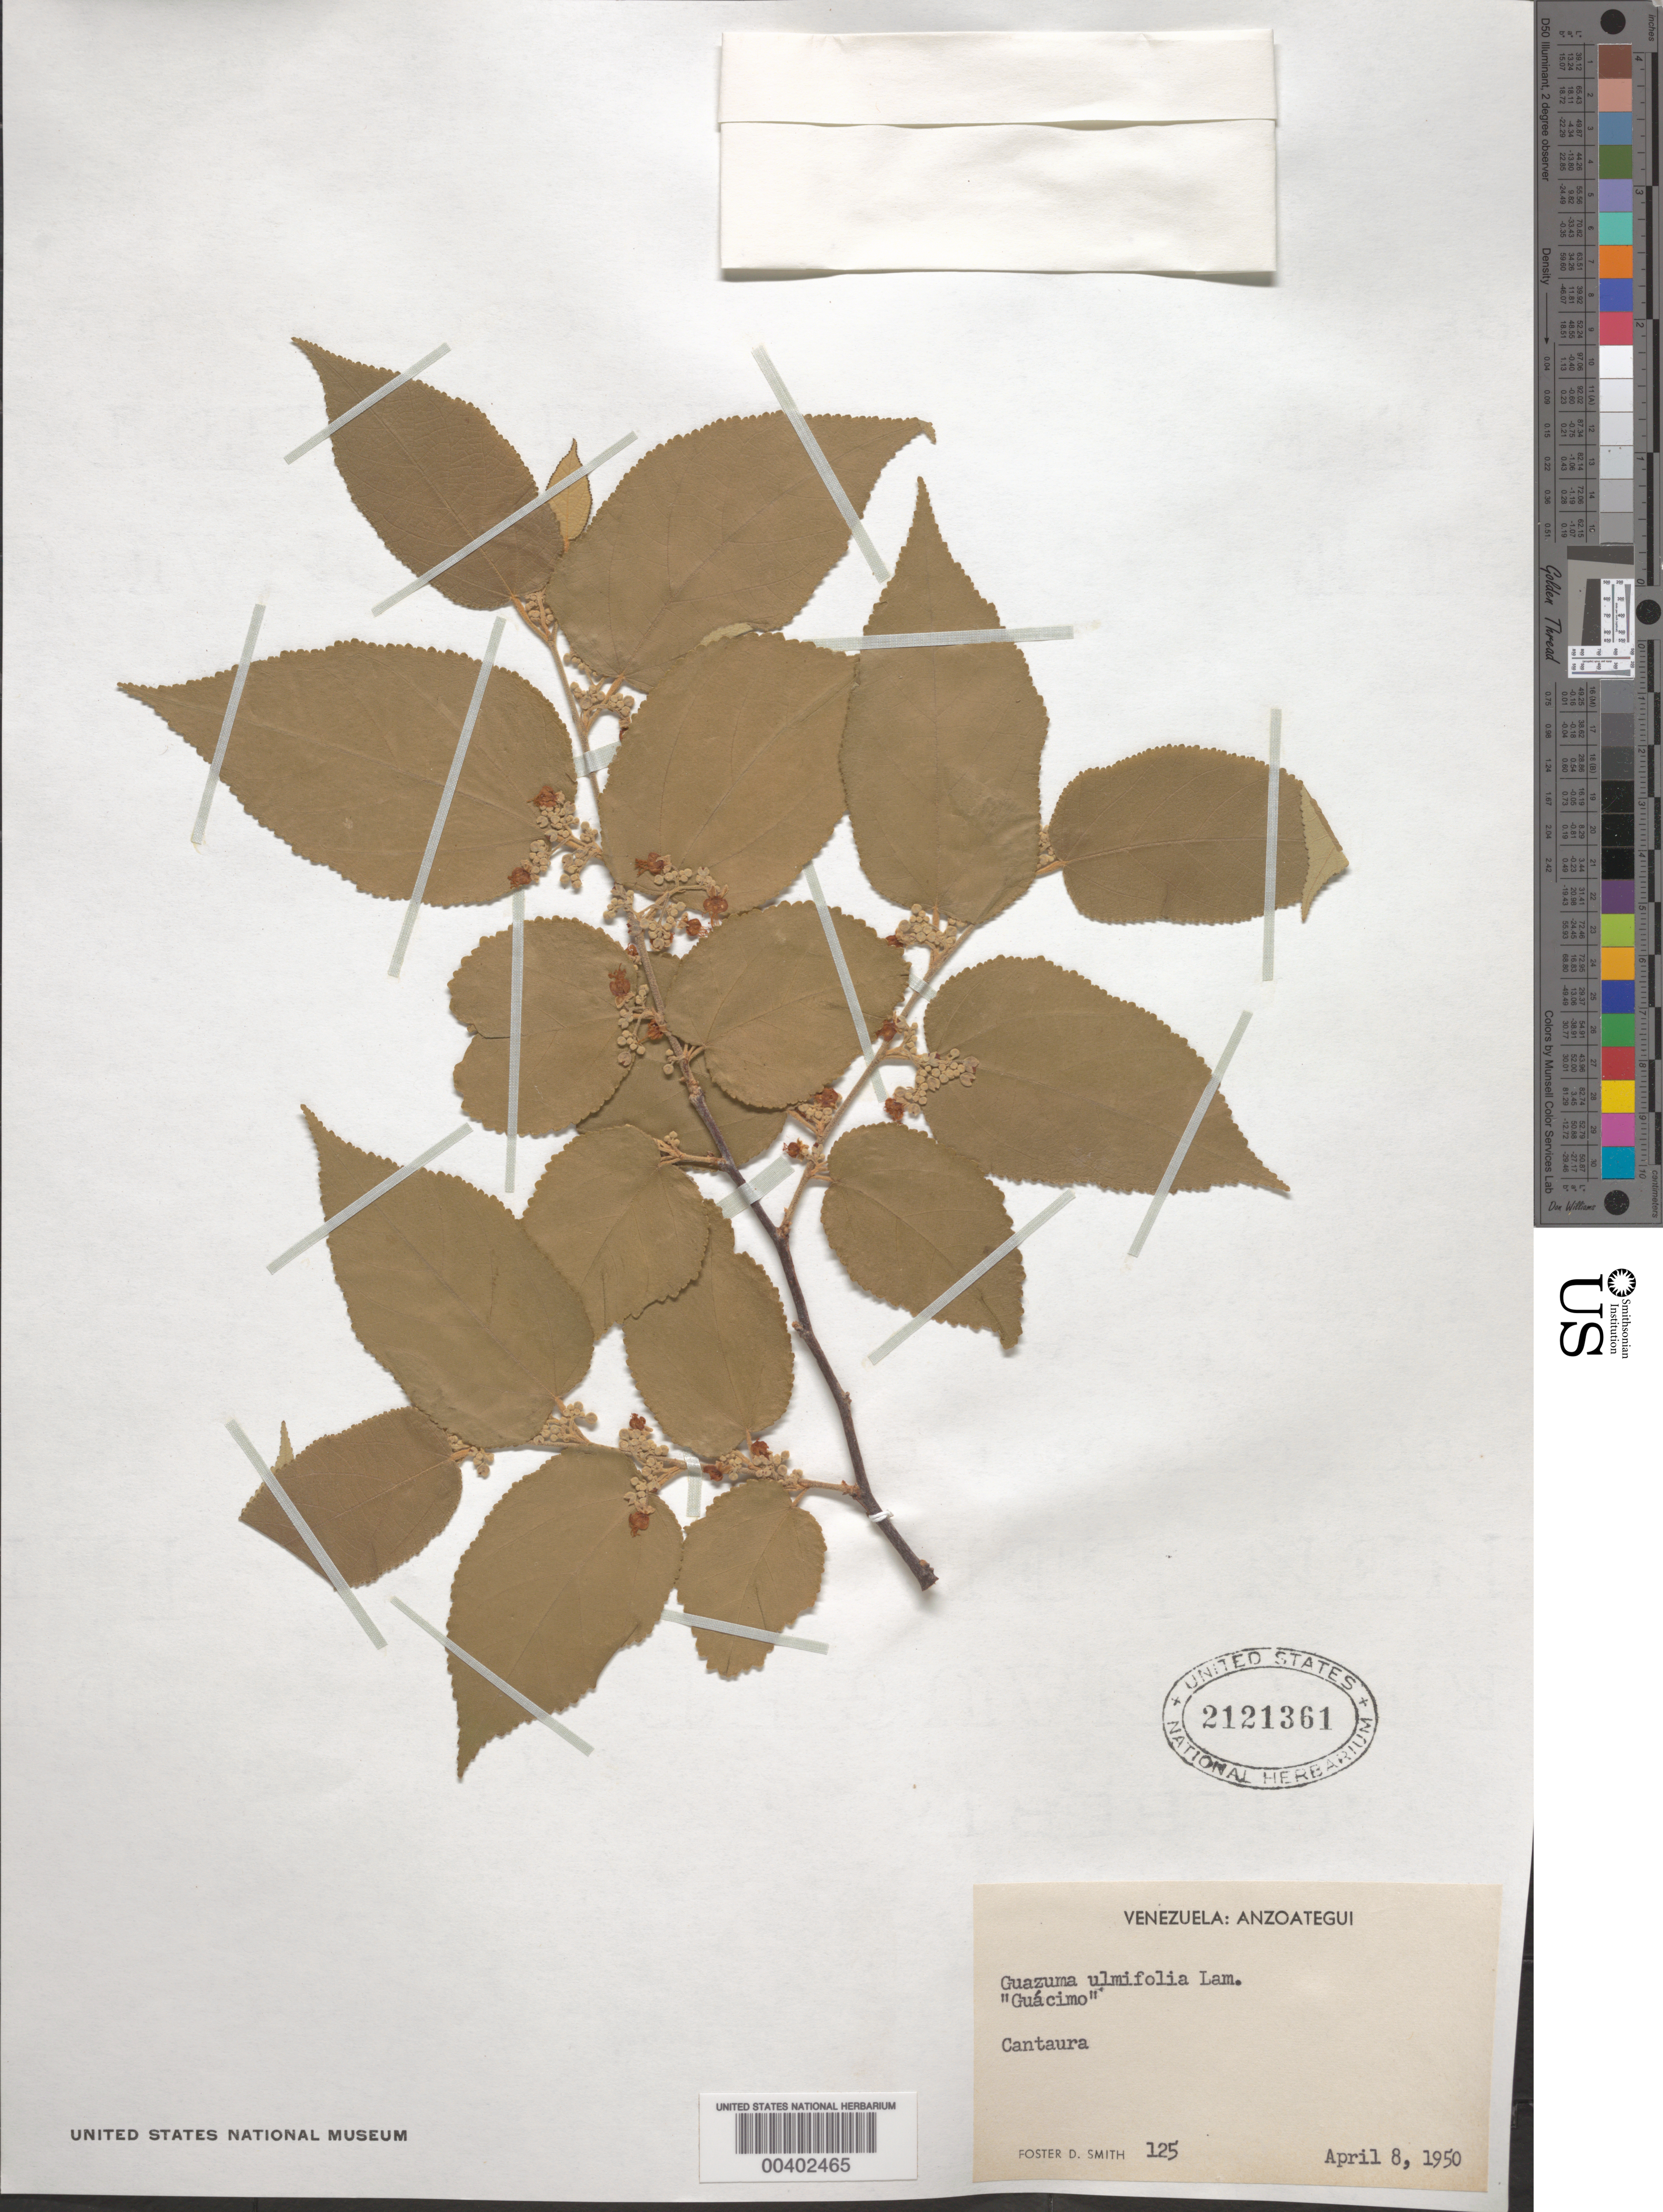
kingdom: Plantae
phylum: Tracheophyta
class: Magnoliopsida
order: Malvales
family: Malvaceae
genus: Guazuma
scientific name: Guazuma ulmifolia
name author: Lam.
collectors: F. Smith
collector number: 125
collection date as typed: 08 Apr 1959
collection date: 1959-04-08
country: Venezuela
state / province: Anzoátegui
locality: Cantaura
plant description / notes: Common name: Guácimo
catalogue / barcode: US 2121361